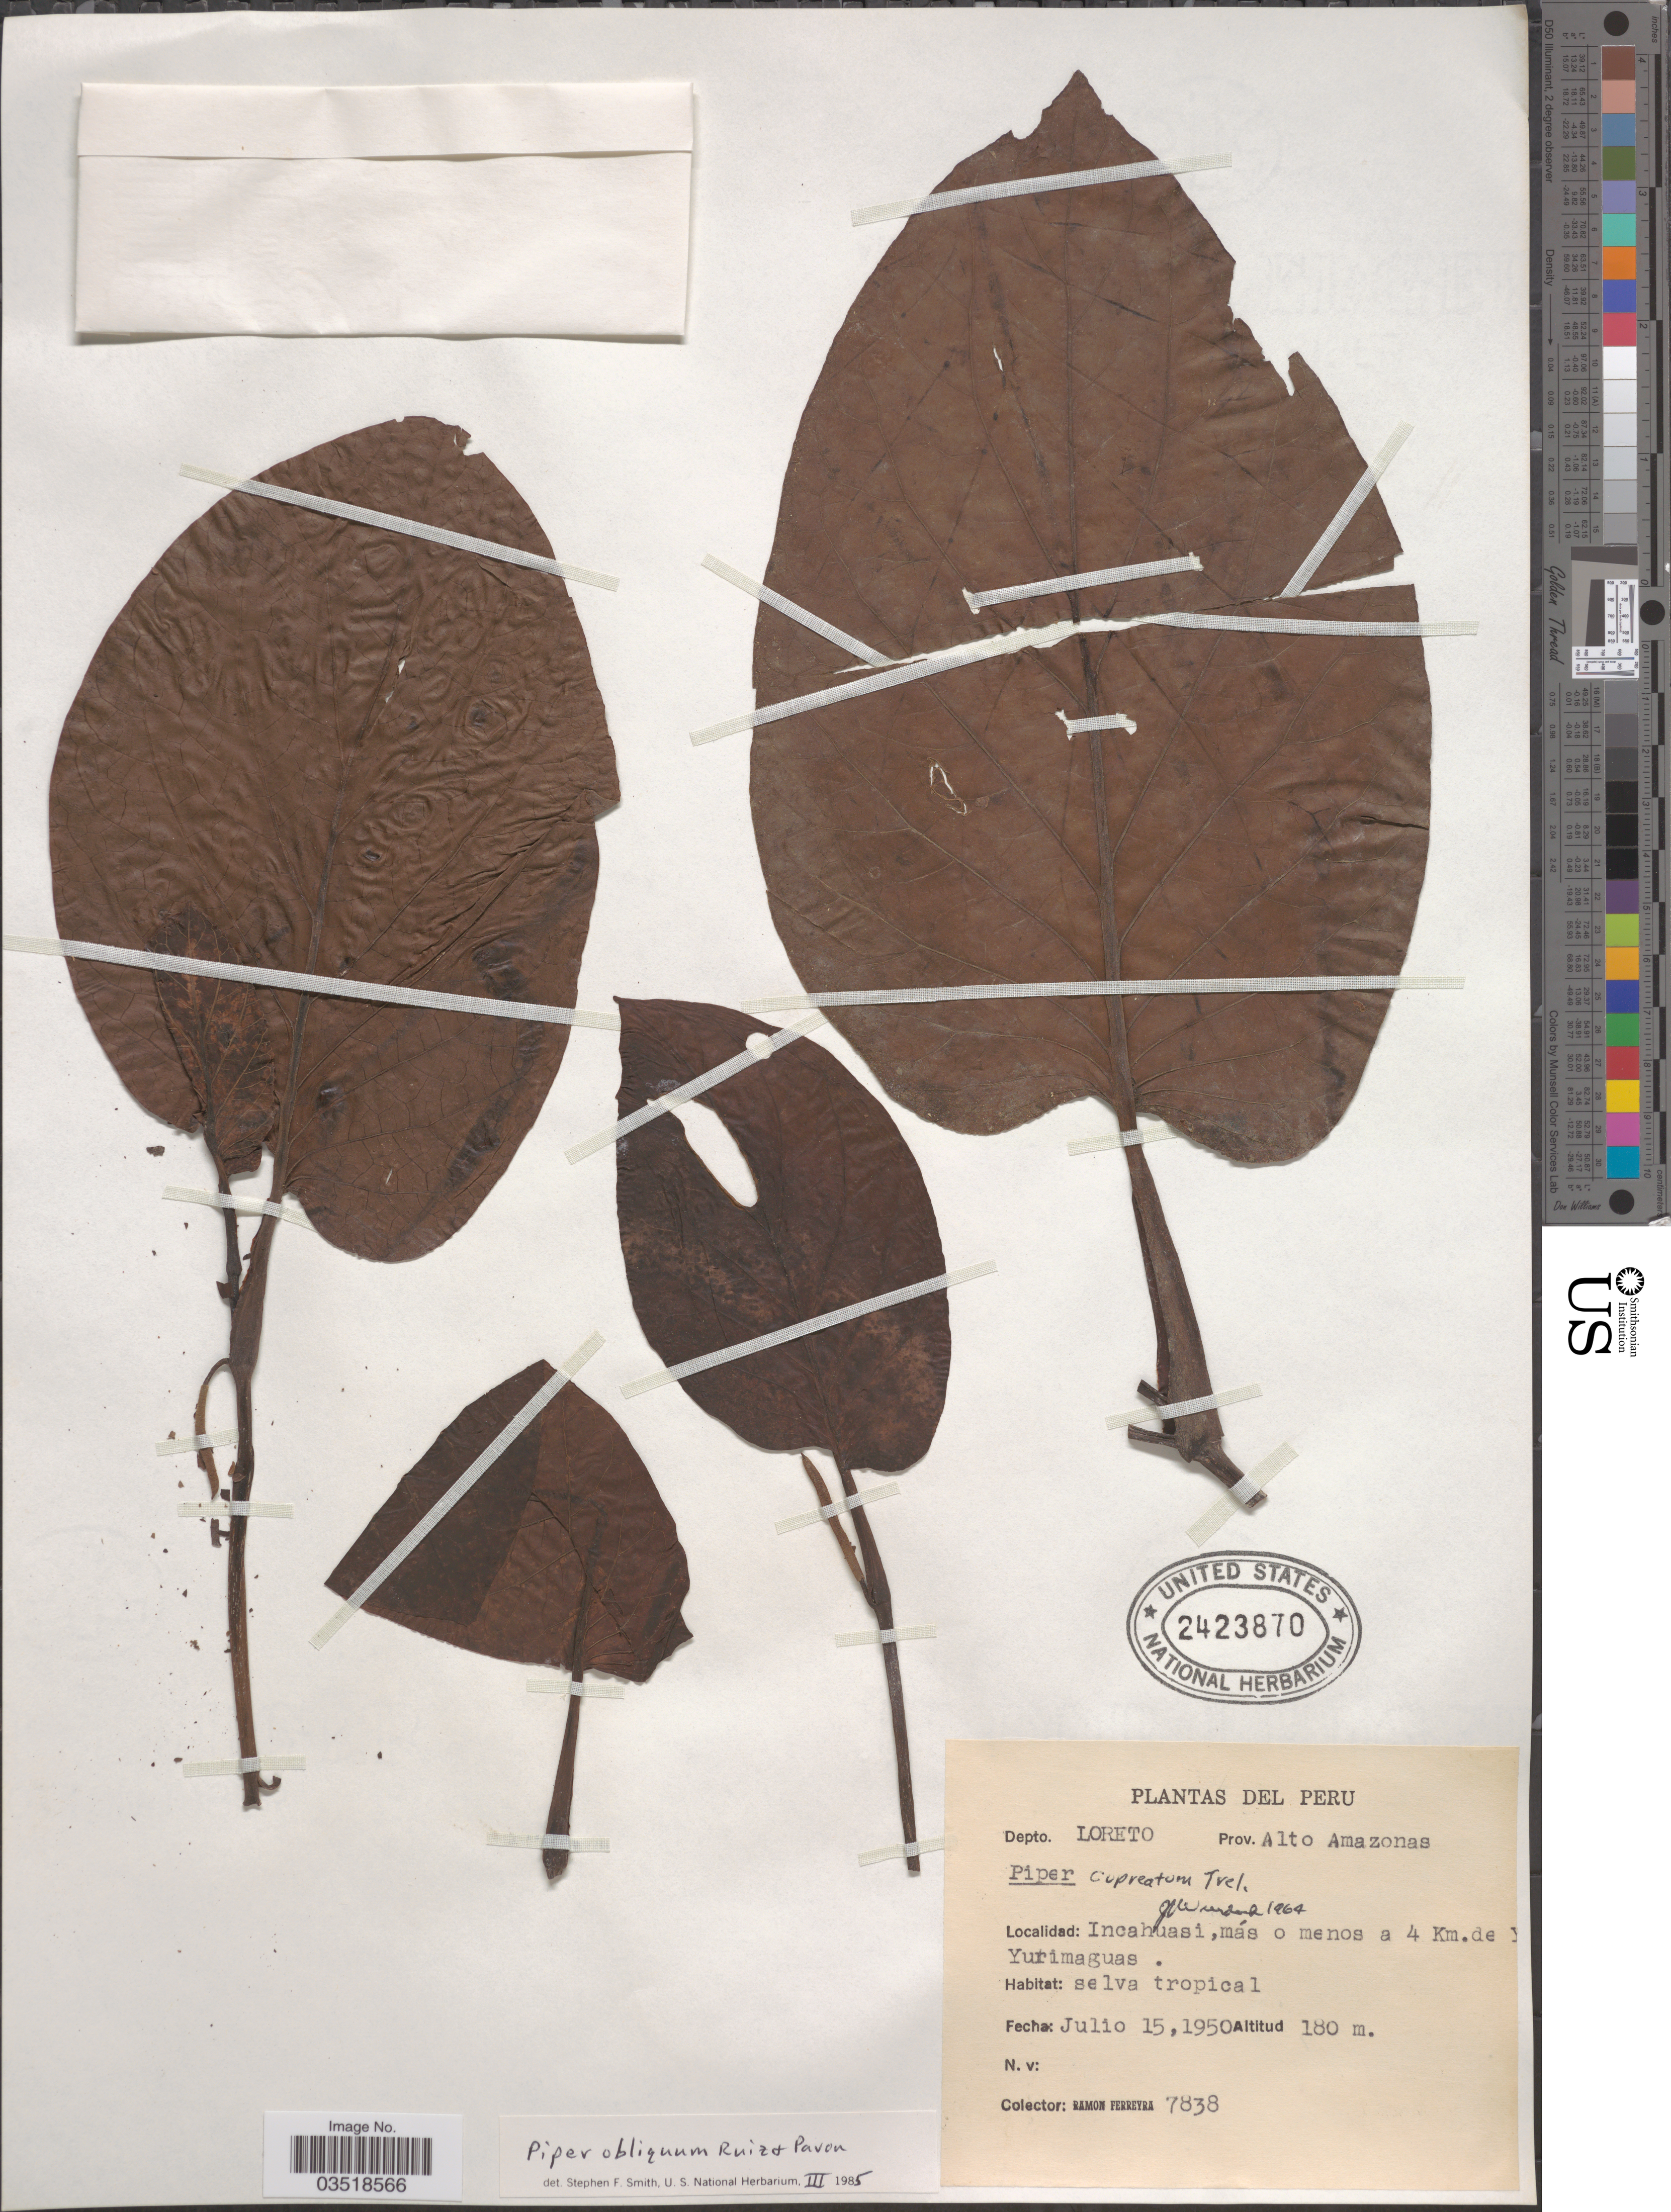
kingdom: Plantae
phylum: Tracheophyta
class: Magnoliopsida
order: Piperales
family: Piperaceae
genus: Piper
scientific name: Piper obliquum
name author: Ruiz & Pav.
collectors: R. A. Ferreyra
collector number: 7838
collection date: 1950-07-15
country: Peru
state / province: Loreto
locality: Depto. Loreto. Prov. Alto Amazonas. Incahuasi, más o menos a 4 Km. de Yurimaguas.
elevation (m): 180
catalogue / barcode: US 2423870